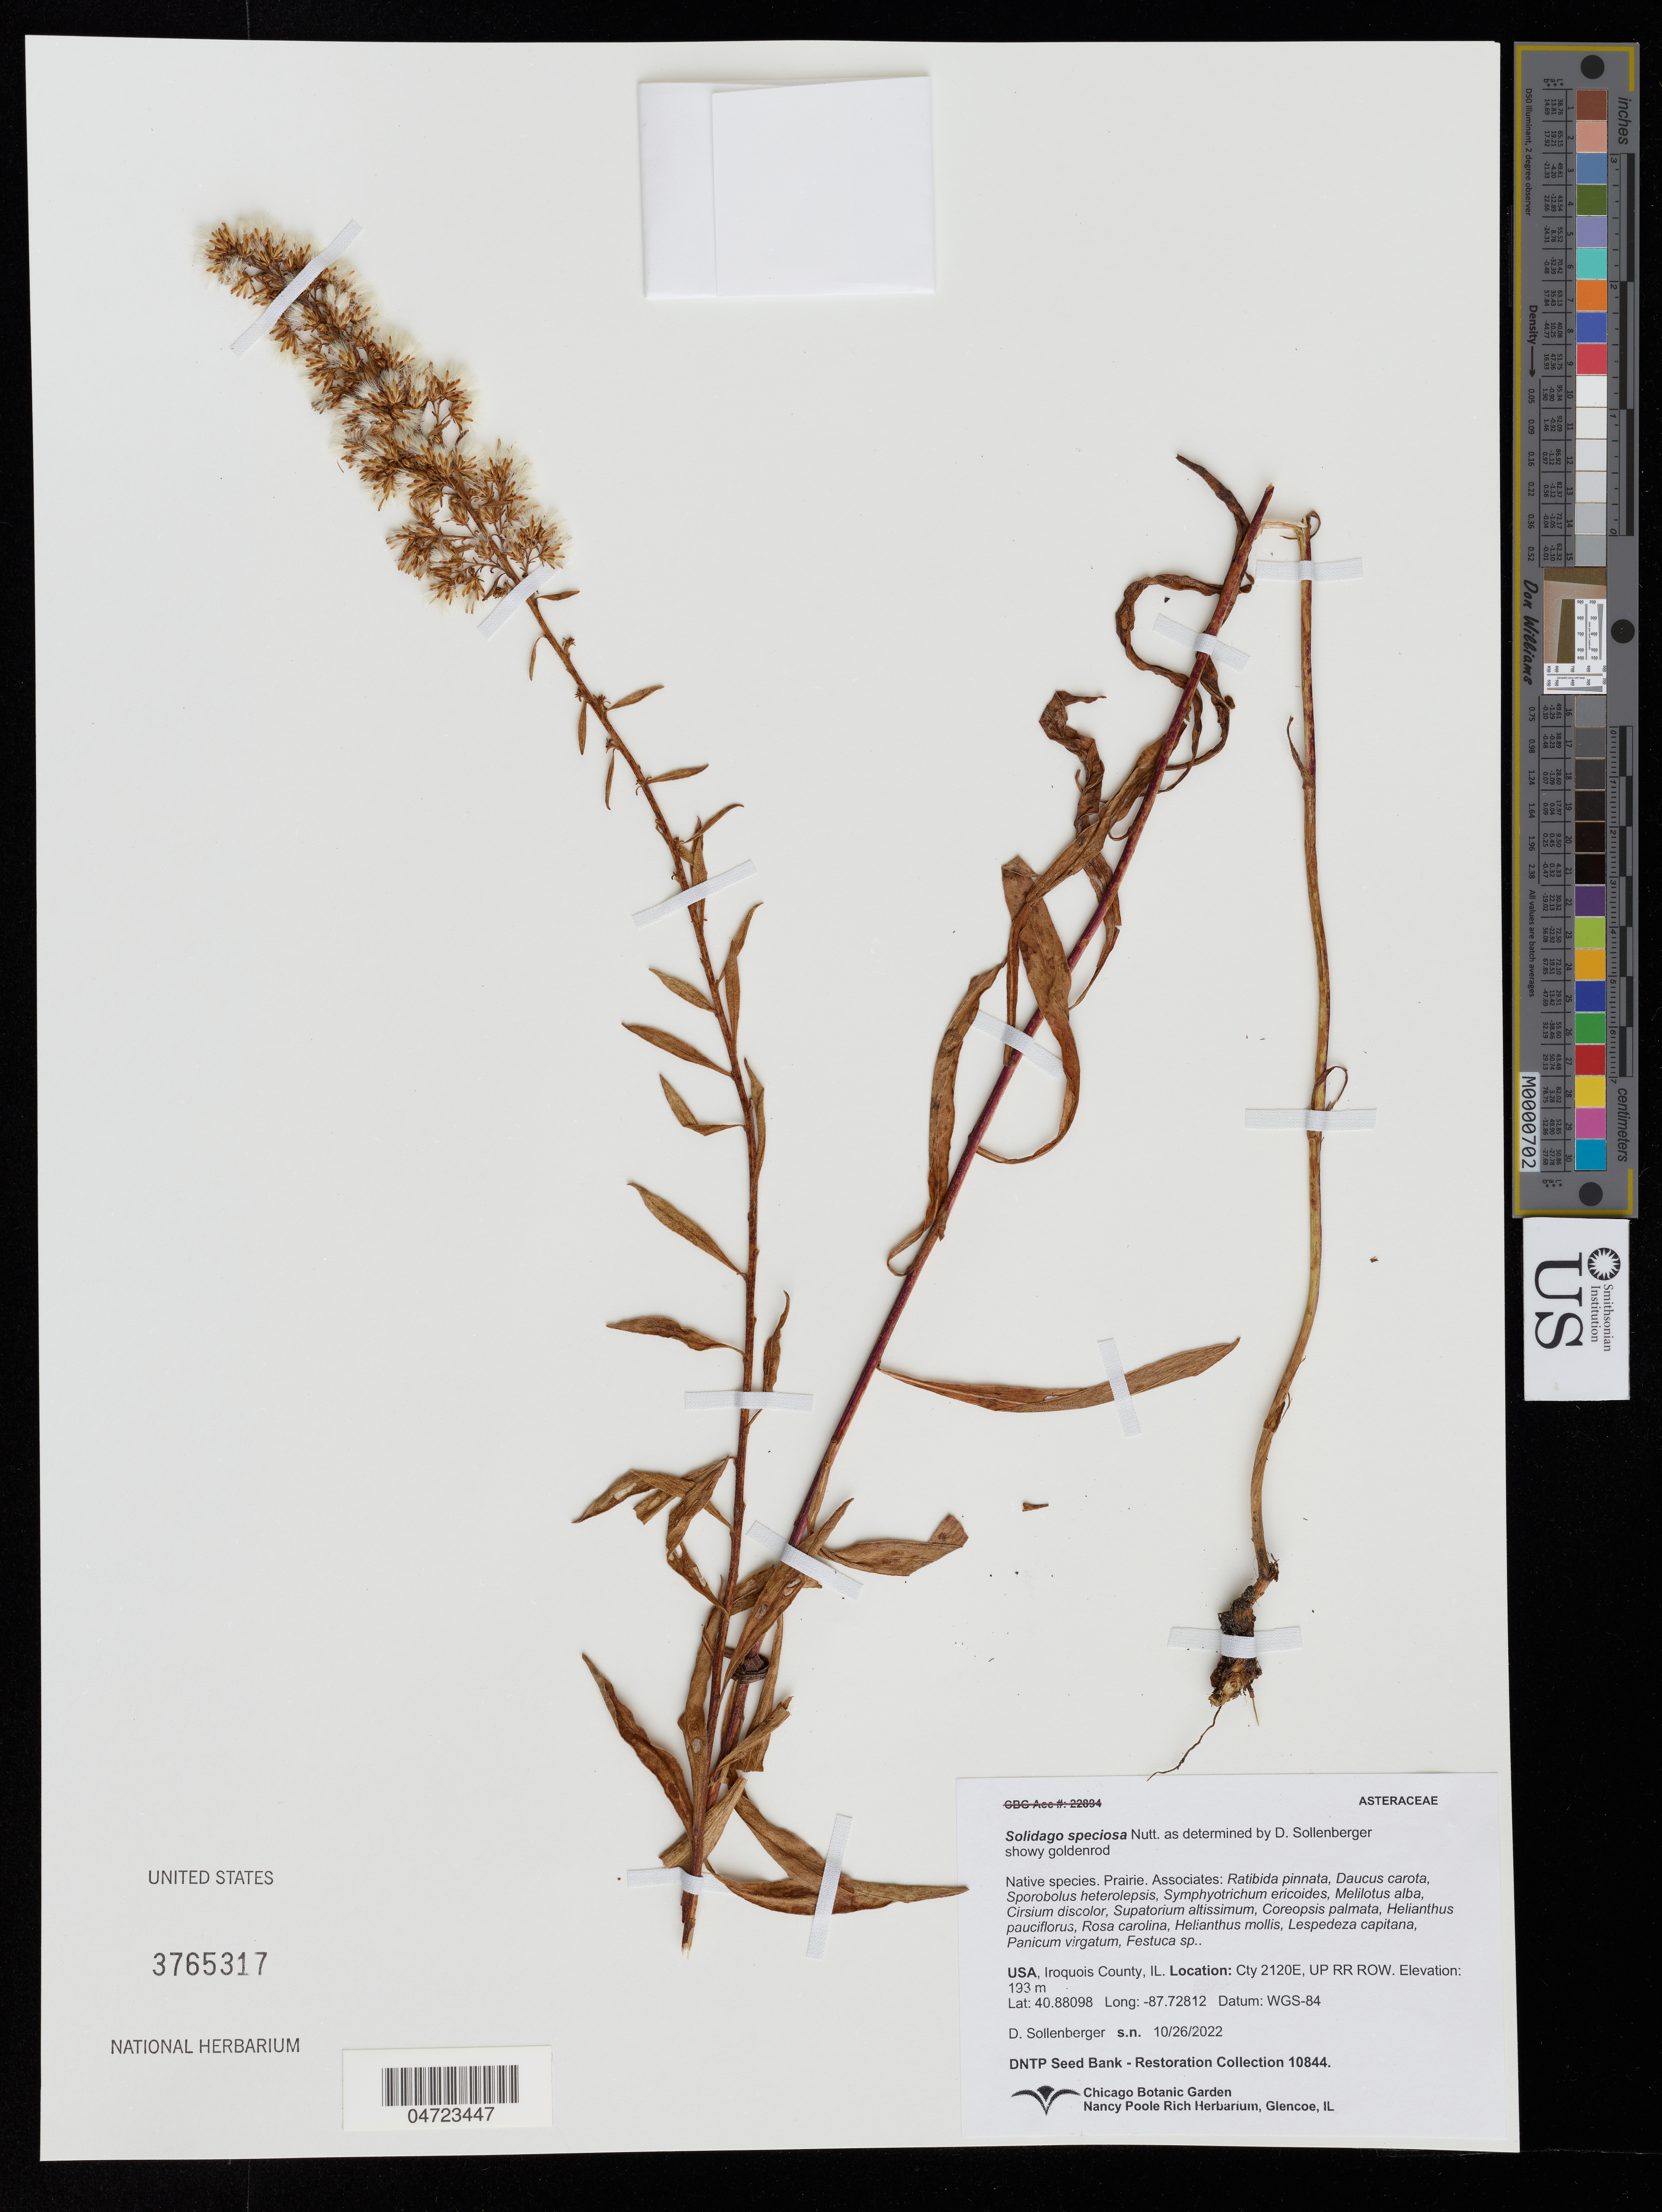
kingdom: Plantae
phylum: Tracheophyta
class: Magnoliopsida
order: Asterales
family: Asteraceae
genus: Solidago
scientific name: Solidago speciosa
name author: Nutt.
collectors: D. Sollenberger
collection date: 2022-10-26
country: United States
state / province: Illinois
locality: Iroquois County, IL. Cty 2120E, Up RR ROW.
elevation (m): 193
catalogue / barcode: US 3765317